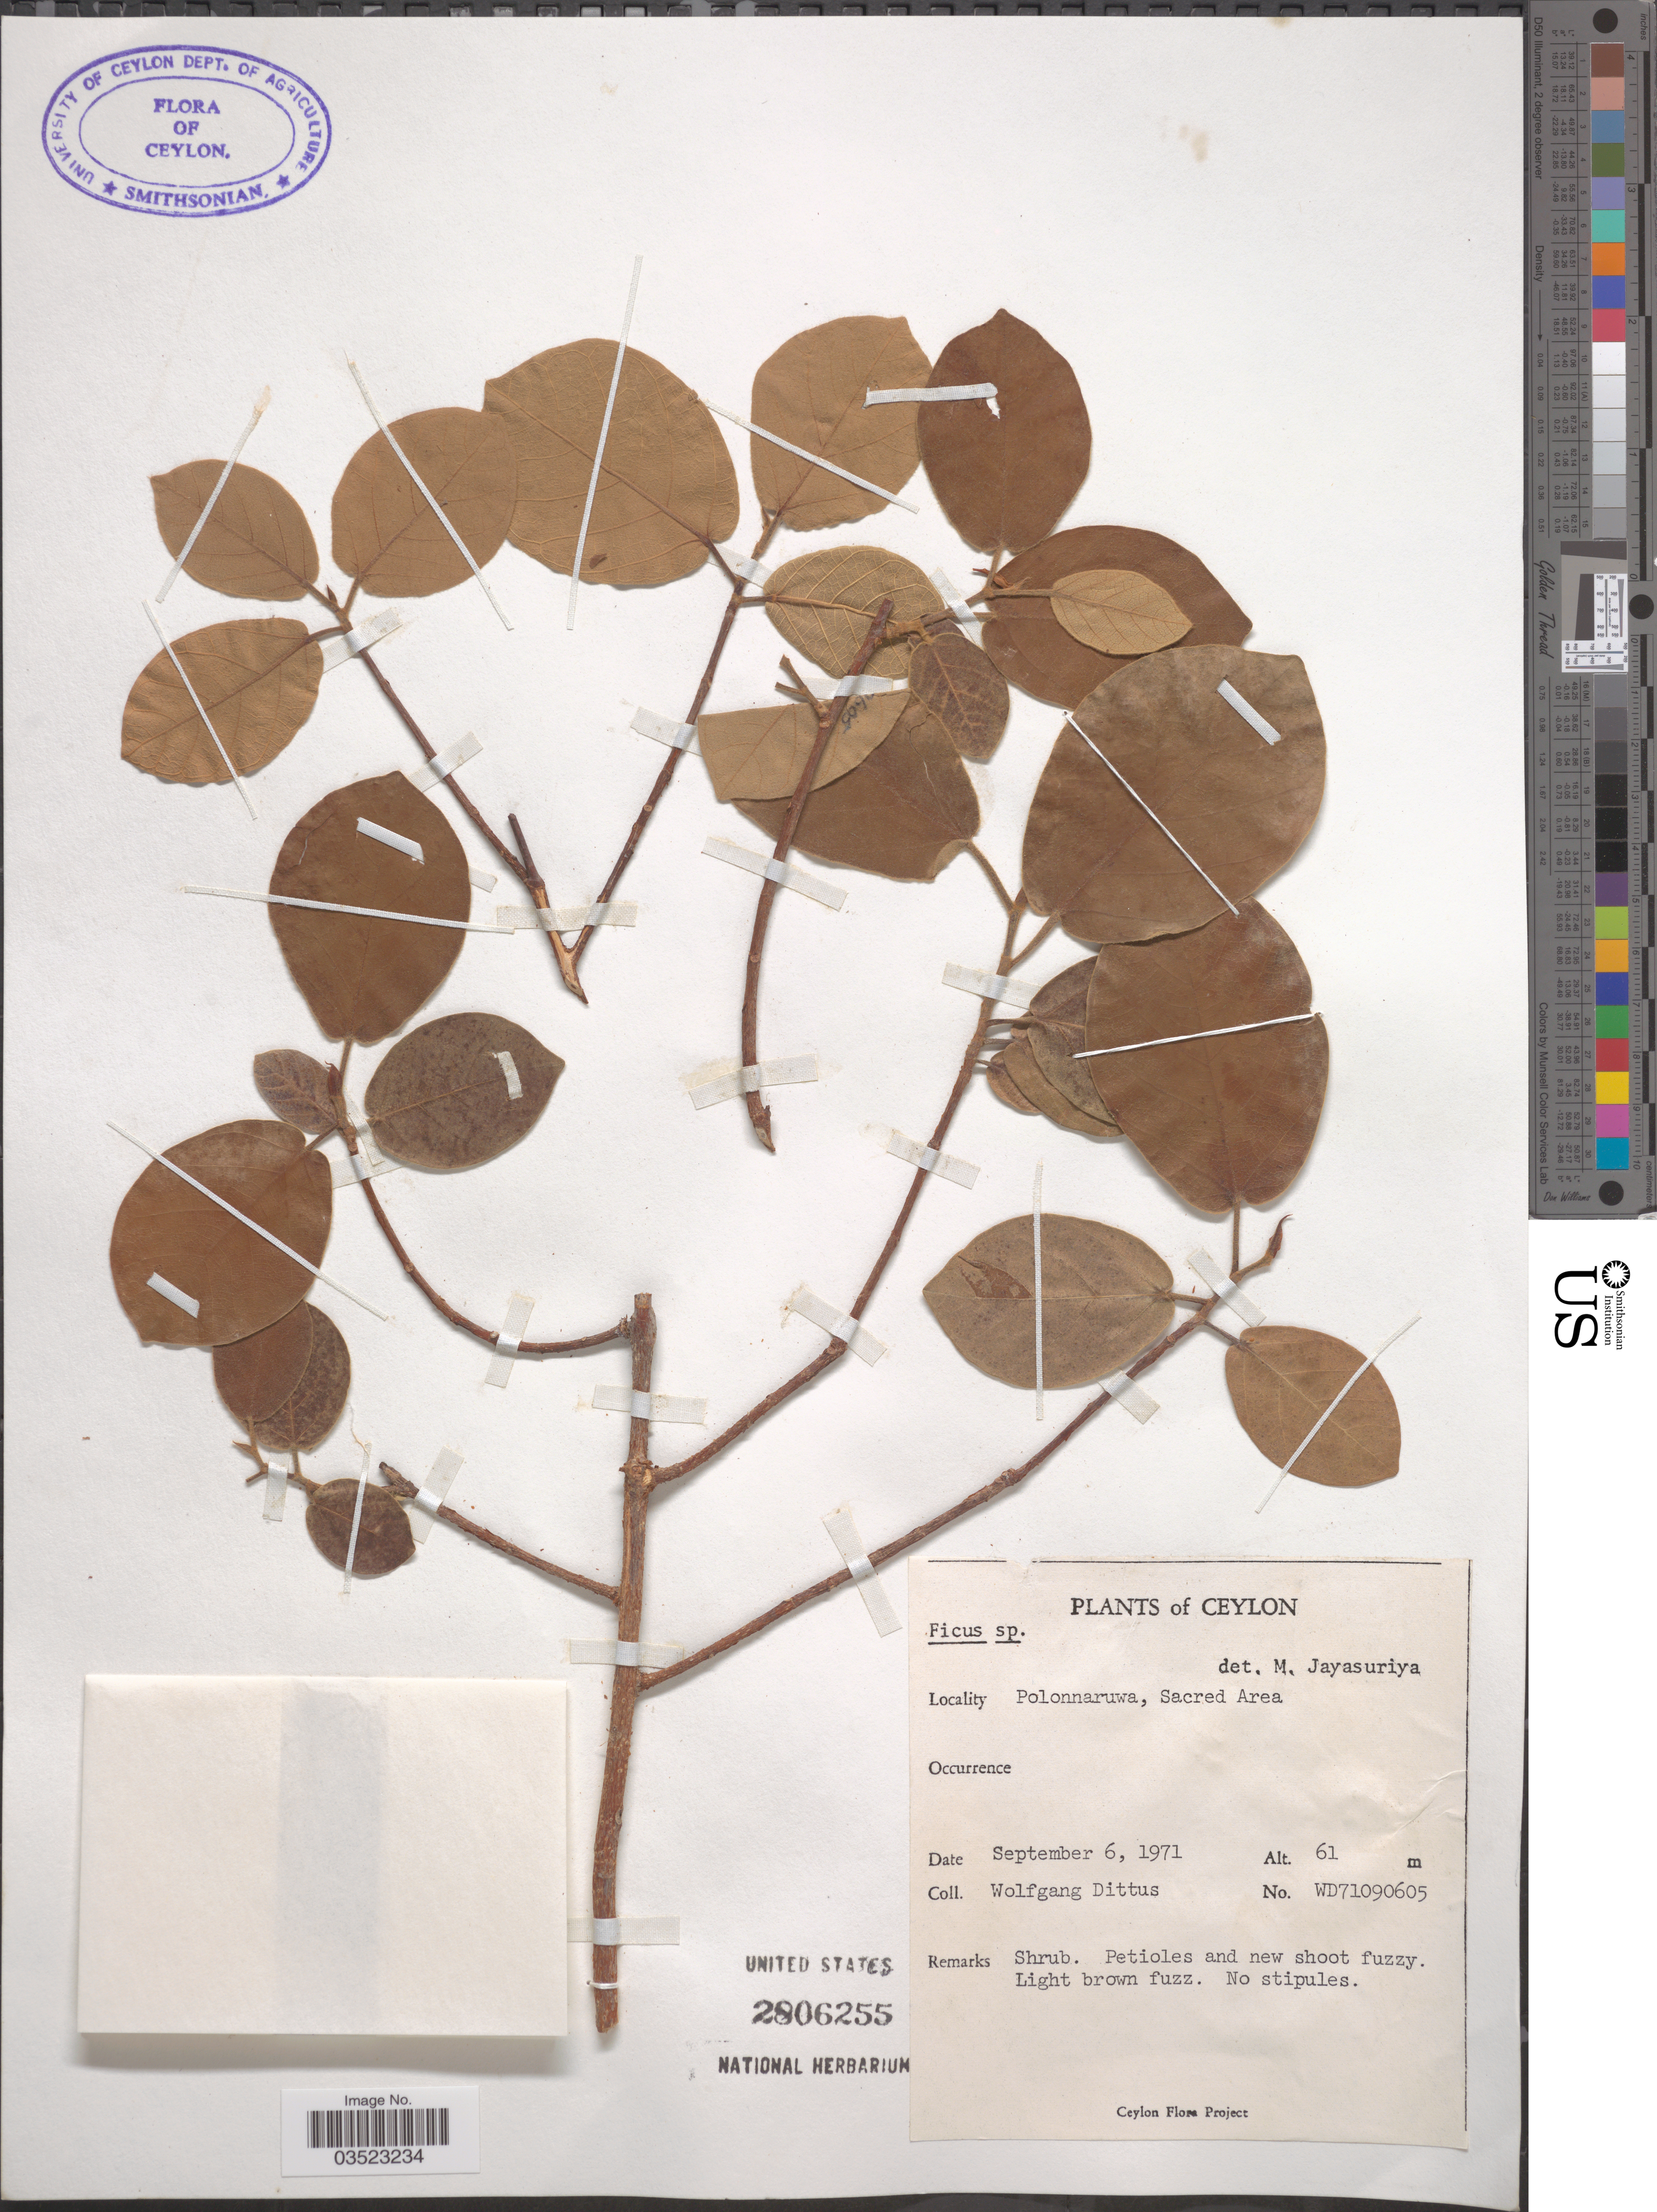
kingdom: Plantae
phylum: Tracheophyta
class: Magnoliopsida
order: Rosales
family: Moraceae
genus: Ficus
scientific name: Ficus sp.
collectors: W. Dittus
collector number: WD71090605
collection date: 1971-09-06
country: Sri Lanka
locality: Ceylon. Polonnaruwa, Sacred Area.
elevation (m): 61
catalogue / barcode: US 2806255